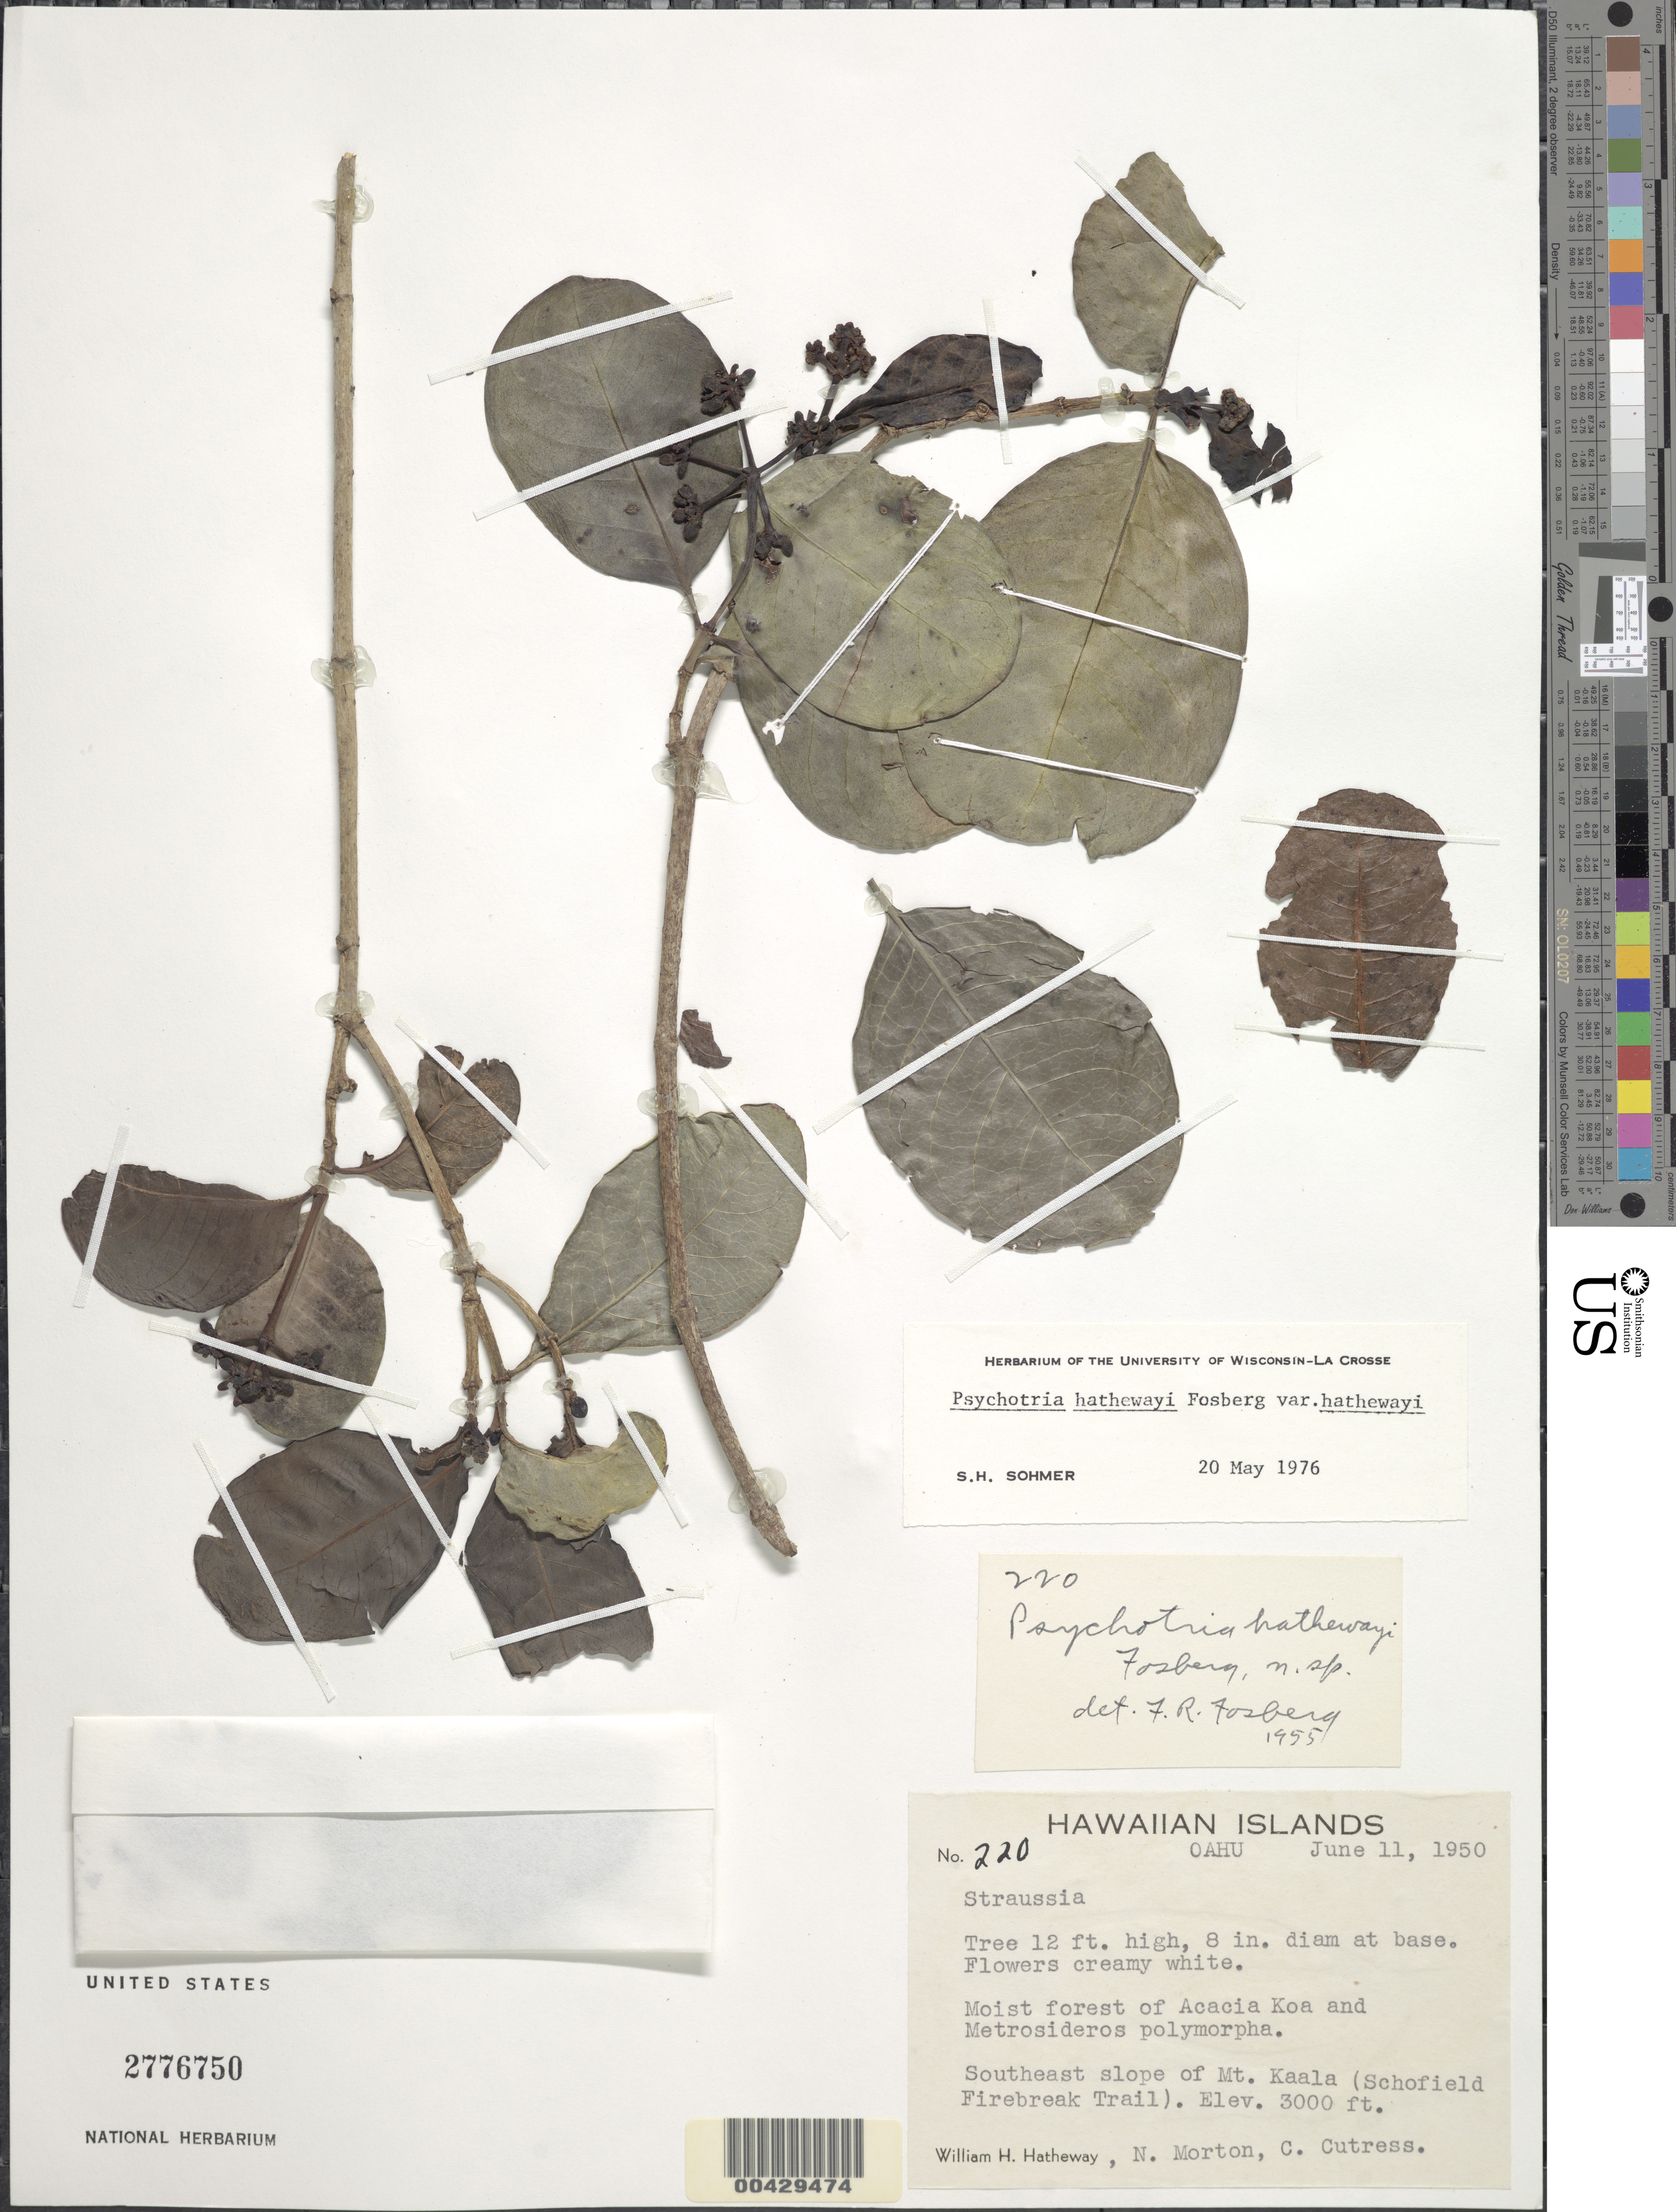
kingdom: Plantae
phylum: Tracheophyta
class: Magnoliopsida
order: Gentianales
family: Rubiaceae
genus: Psychotria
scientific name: Psychotria hathewayi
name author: Fosberg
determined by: Fosberg, F. R.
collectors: W. H. Hatheway, N. E. Morton & C. Cutress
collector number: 220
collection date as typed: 11 Jun 1950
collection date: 1950-06-11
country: United States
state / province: Hawaii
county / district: Honolulu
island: Oahu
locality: Southeast slope of Mt. Kaala (Schofield Firebreak Trail).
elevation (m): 914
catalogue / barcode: US 2776750